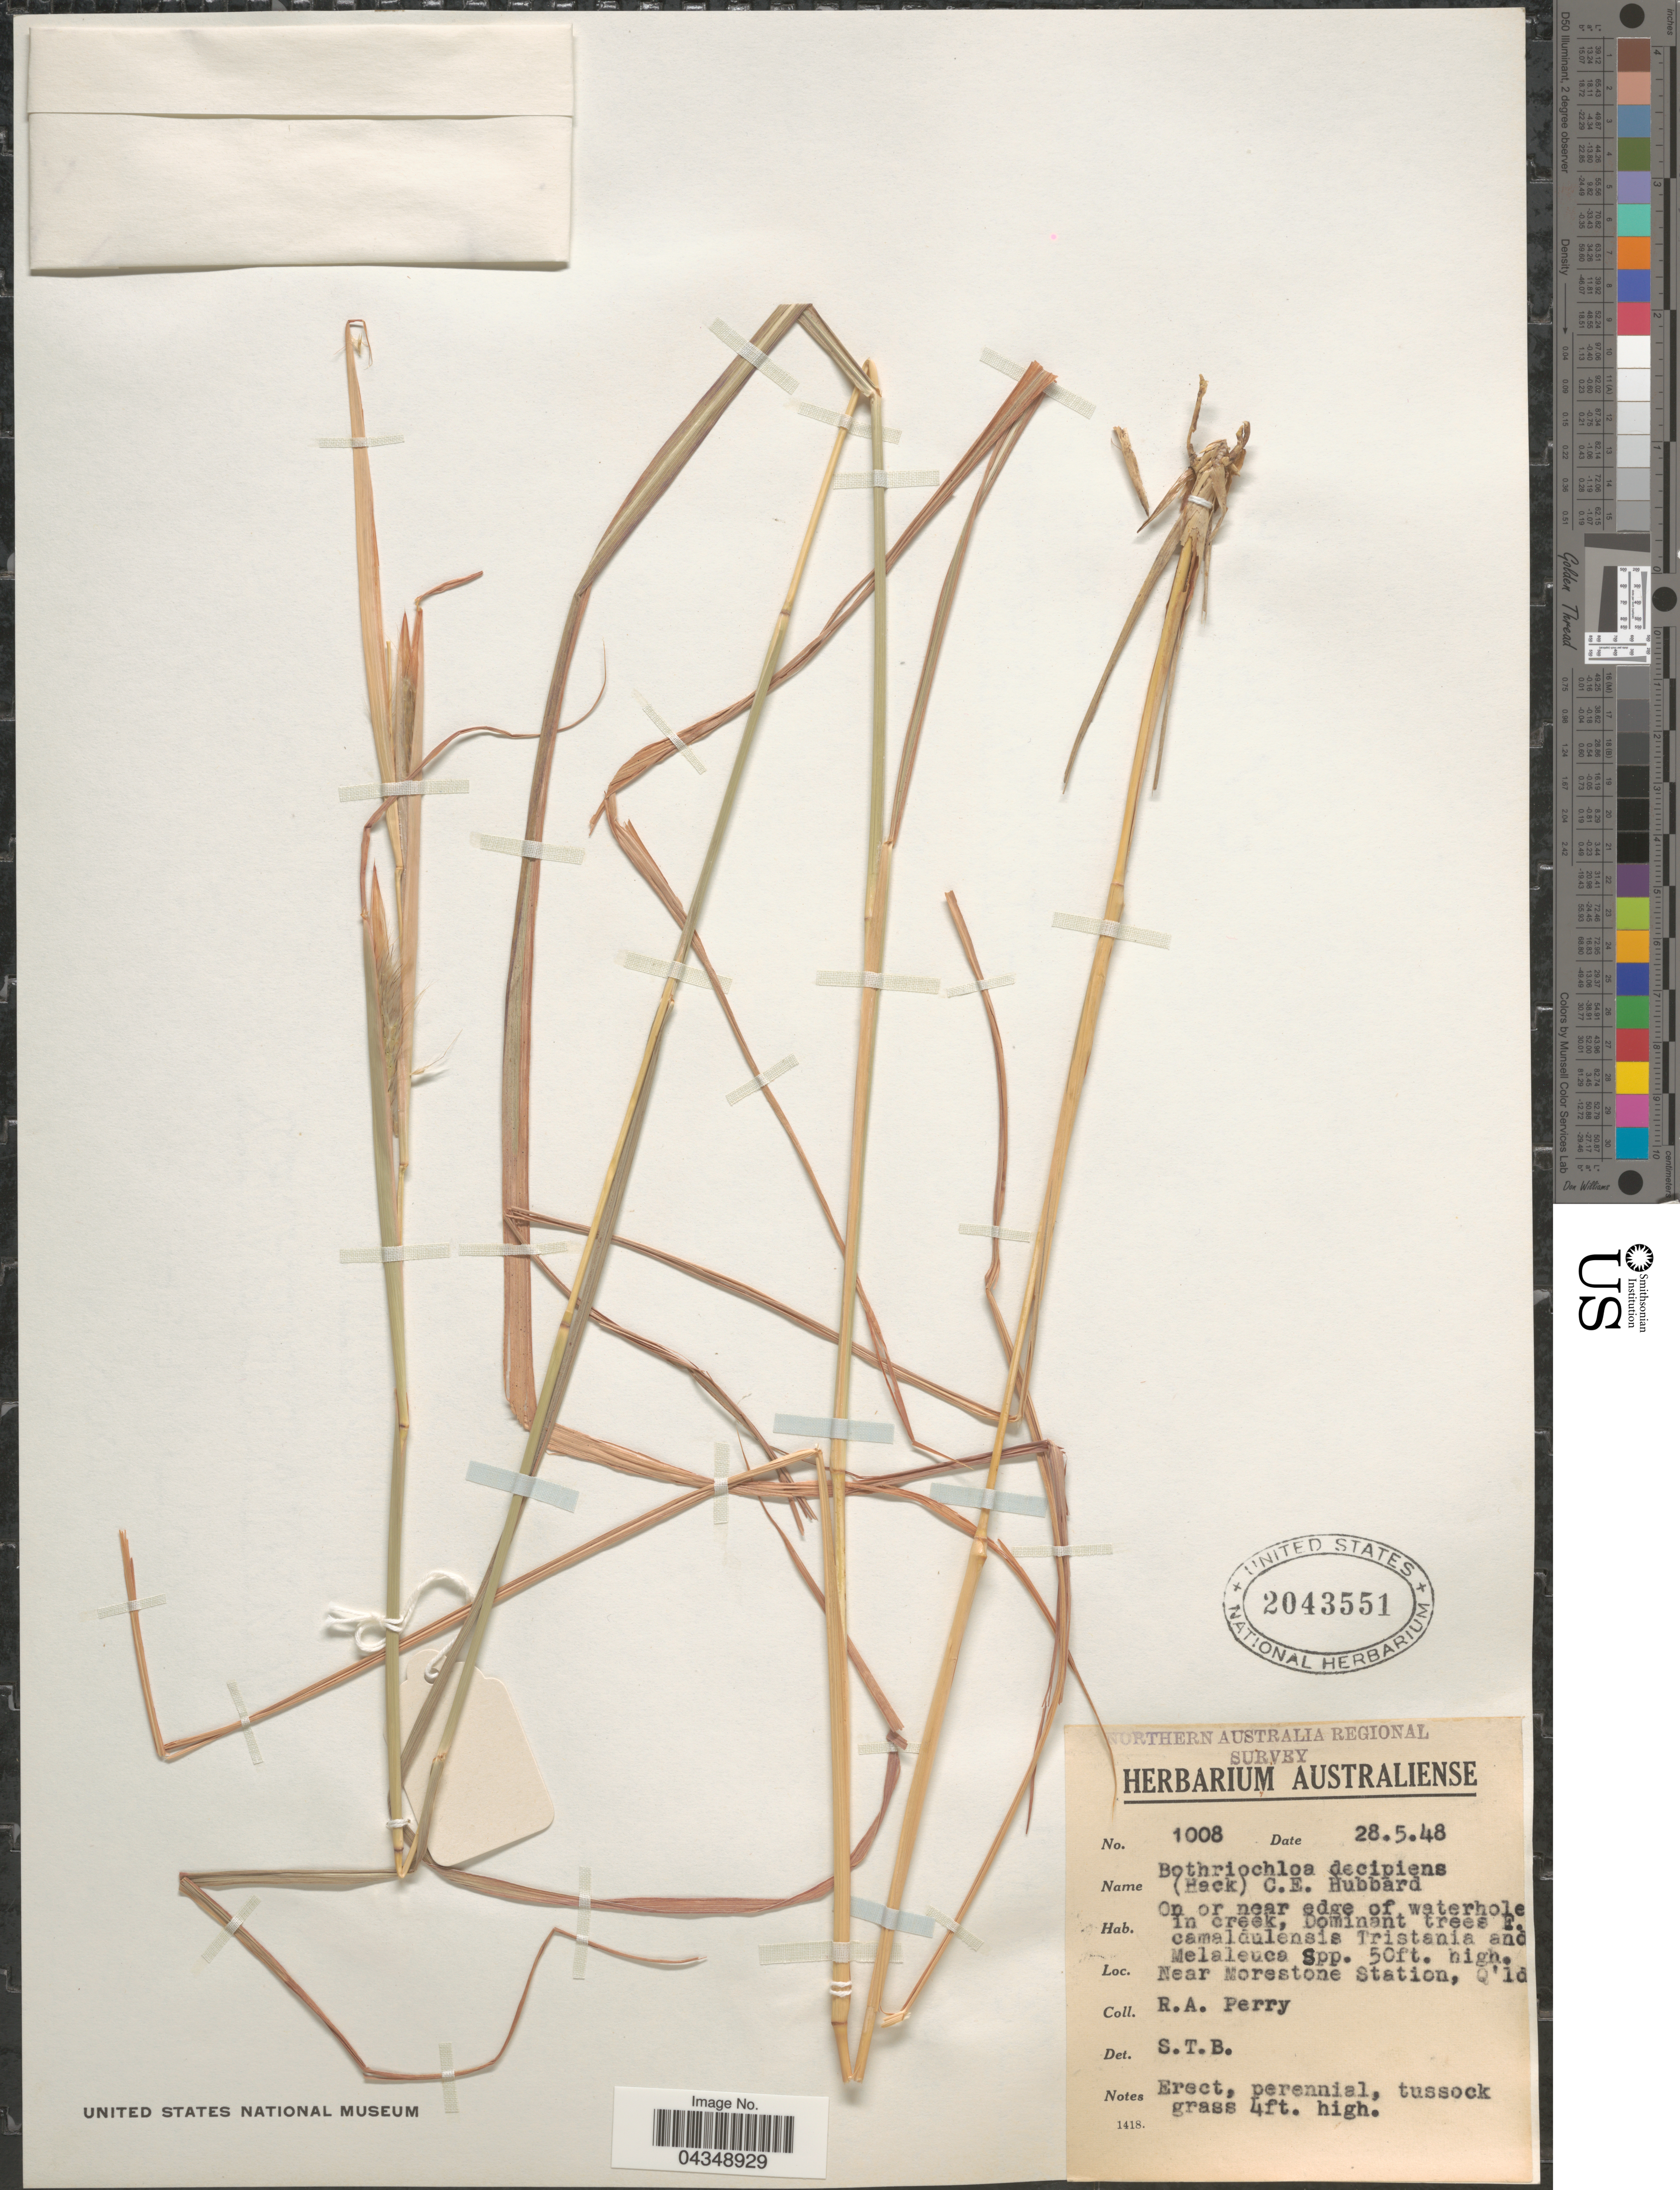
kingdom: Plantae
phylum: Tracheophyta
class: Liliopsida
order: Poales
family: Poaceae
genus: Bothriochloa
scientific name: Bothriochloa decipiens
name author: (Hack.) C. E. Hubb.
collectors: Perry, R. A.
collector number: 1008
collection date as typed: Transcribed d/m/y: 28/5/48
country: Australia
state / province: Queensland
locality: Northern Australia Regional Survey. On or near edge of waterhole in creek. Near Morestone Station. Q'ld.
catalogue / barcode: US 2043551